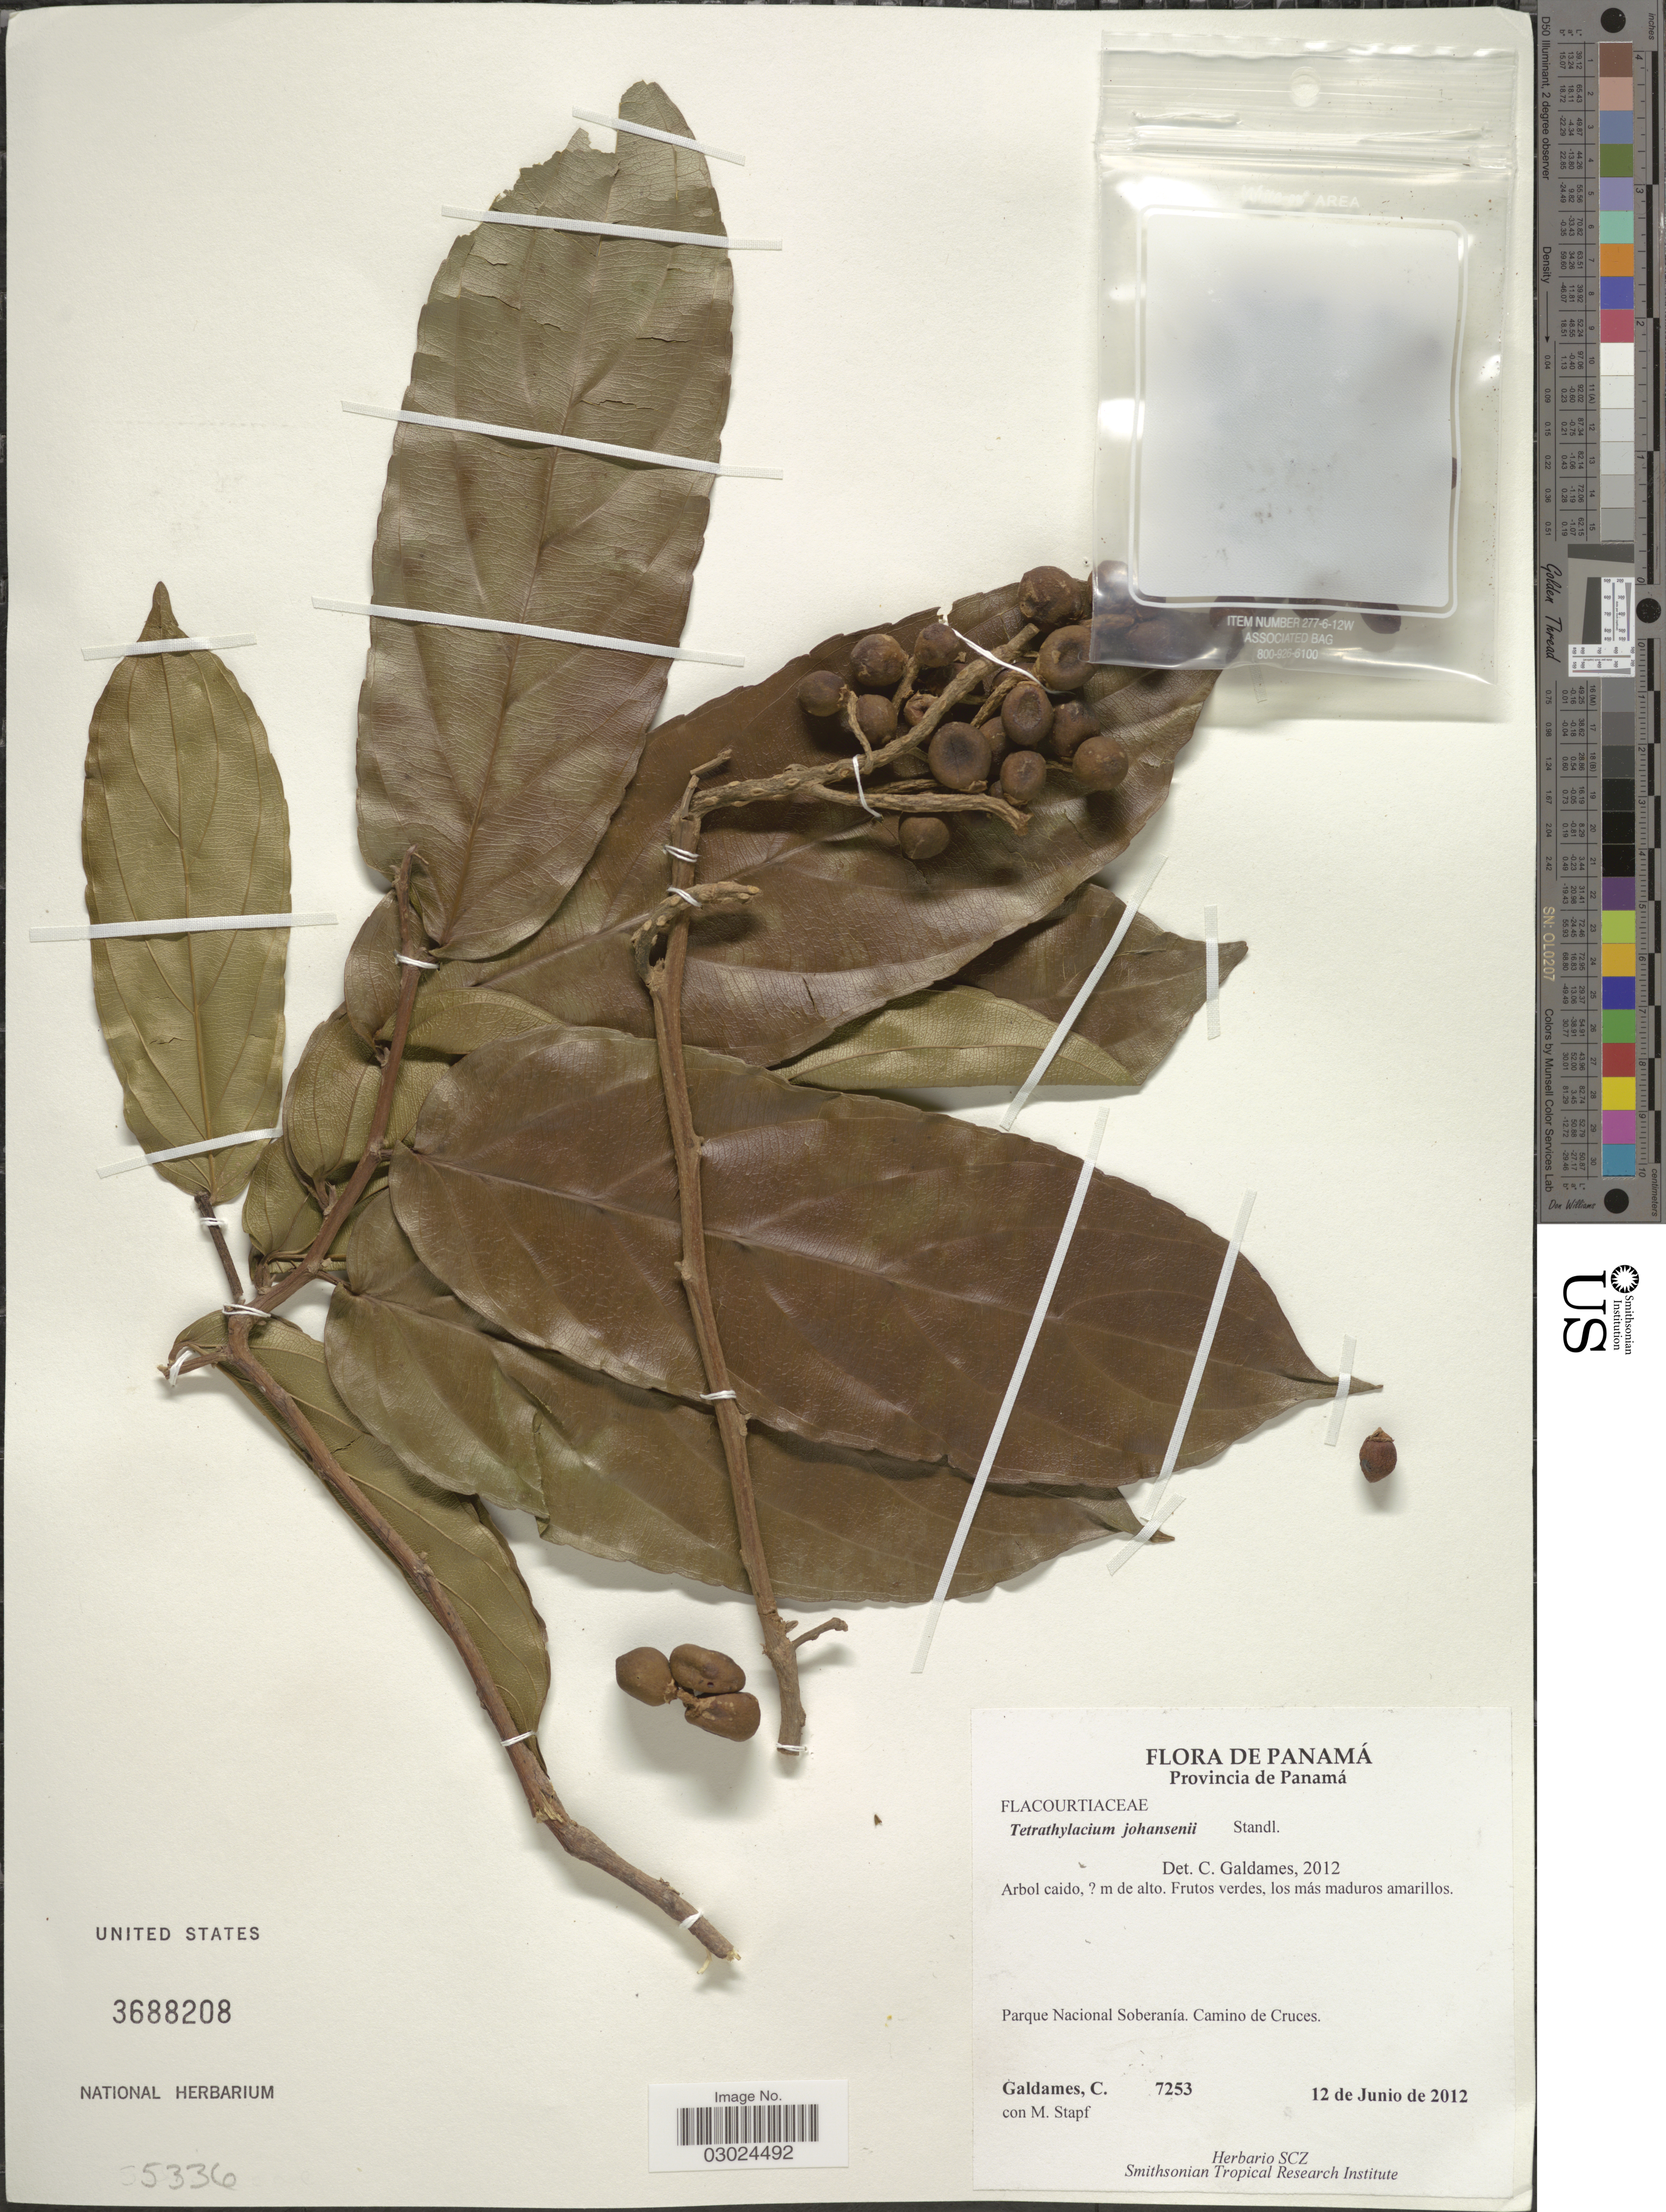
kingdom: Plantae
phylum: Tracheophyta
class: Magnoliopsida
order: Malpighiales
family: Salicaceae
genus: Tetrathylacium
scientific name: Tetrathylacium johansenii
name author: Standl.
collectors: C. Galdames & M. Stapf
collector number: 7253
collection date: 2012-06-12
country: Panama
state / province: Panamá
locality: Parque Nacional Soberanía. Camino de Cruces.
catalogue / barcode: US 3688208